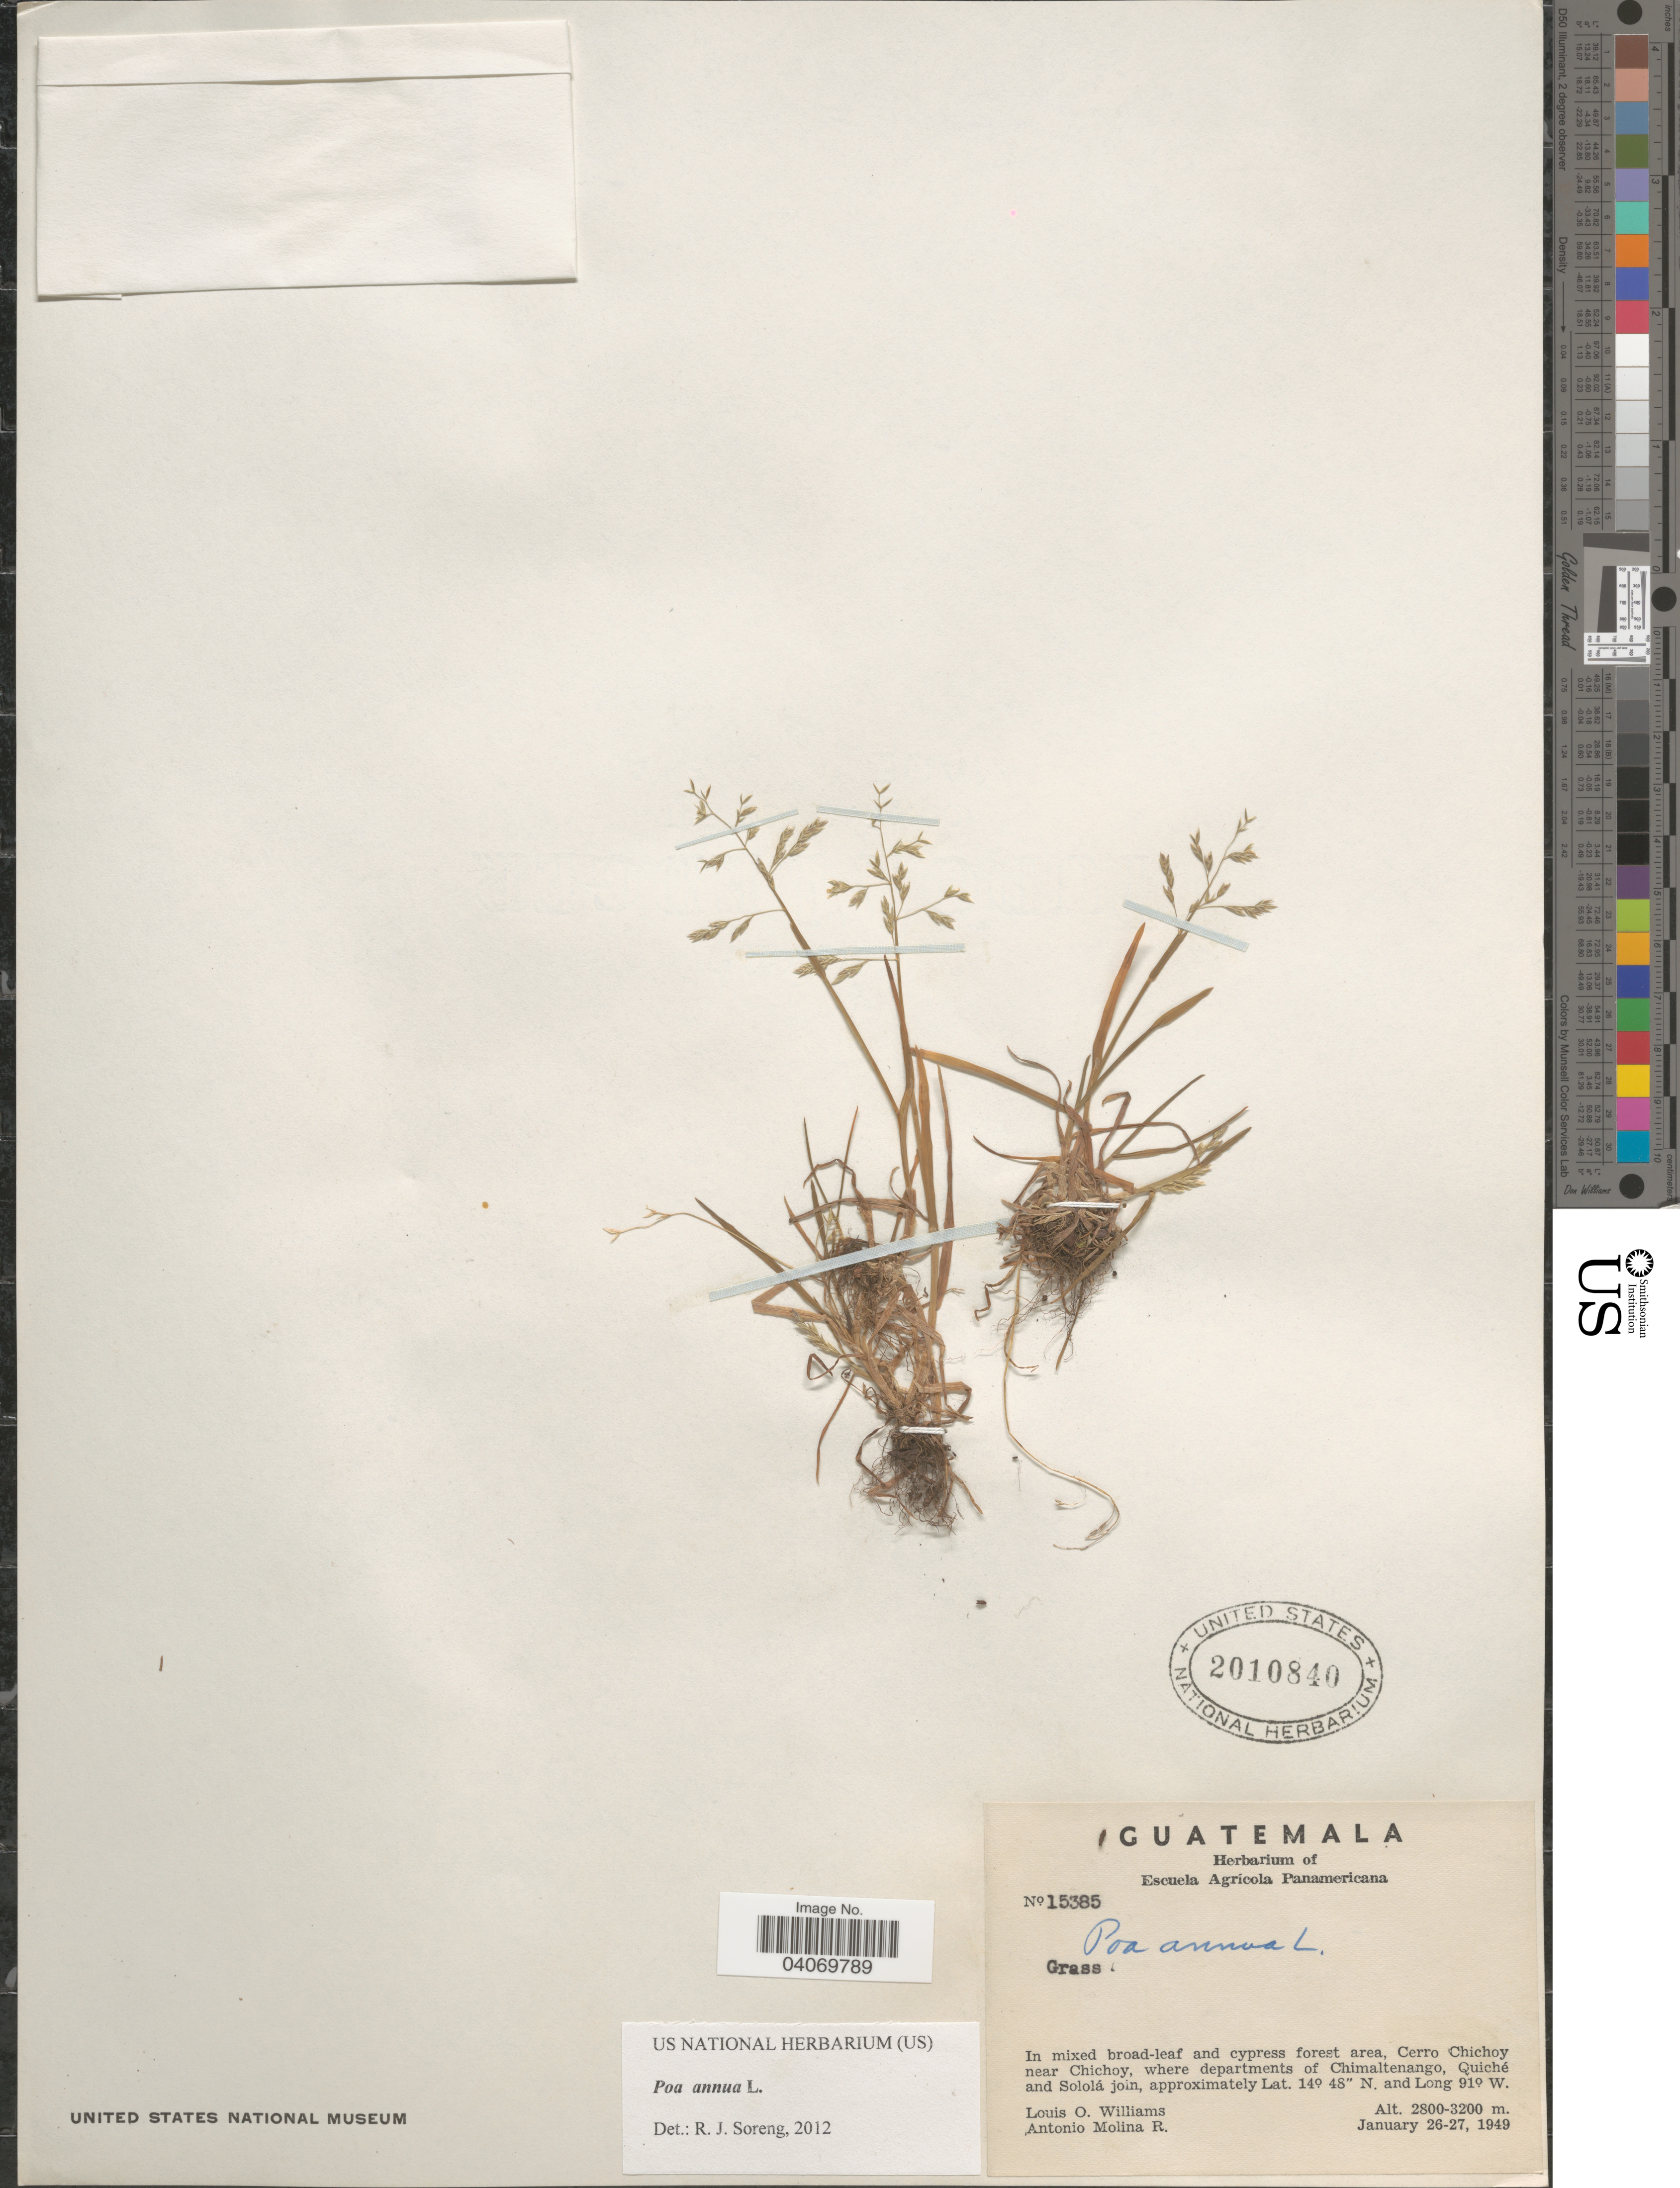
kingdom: Plantae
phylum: Tracheophyta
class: Liliopsida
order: Poales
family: Poaceae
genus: Poa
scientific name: Poa annua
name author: L.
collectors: L. O. Williams & A. Molina R.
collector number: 15385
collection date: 1949-01-26/1949-01-27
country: Guatemala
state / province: Chimaltenango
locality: In mixed broad-leaf and cypress forest area, Cerro Chichoy near Chichoy, where departments of Chimaltenango, Quiché and Sololá join.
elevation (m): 2800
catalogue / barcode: US 2010840